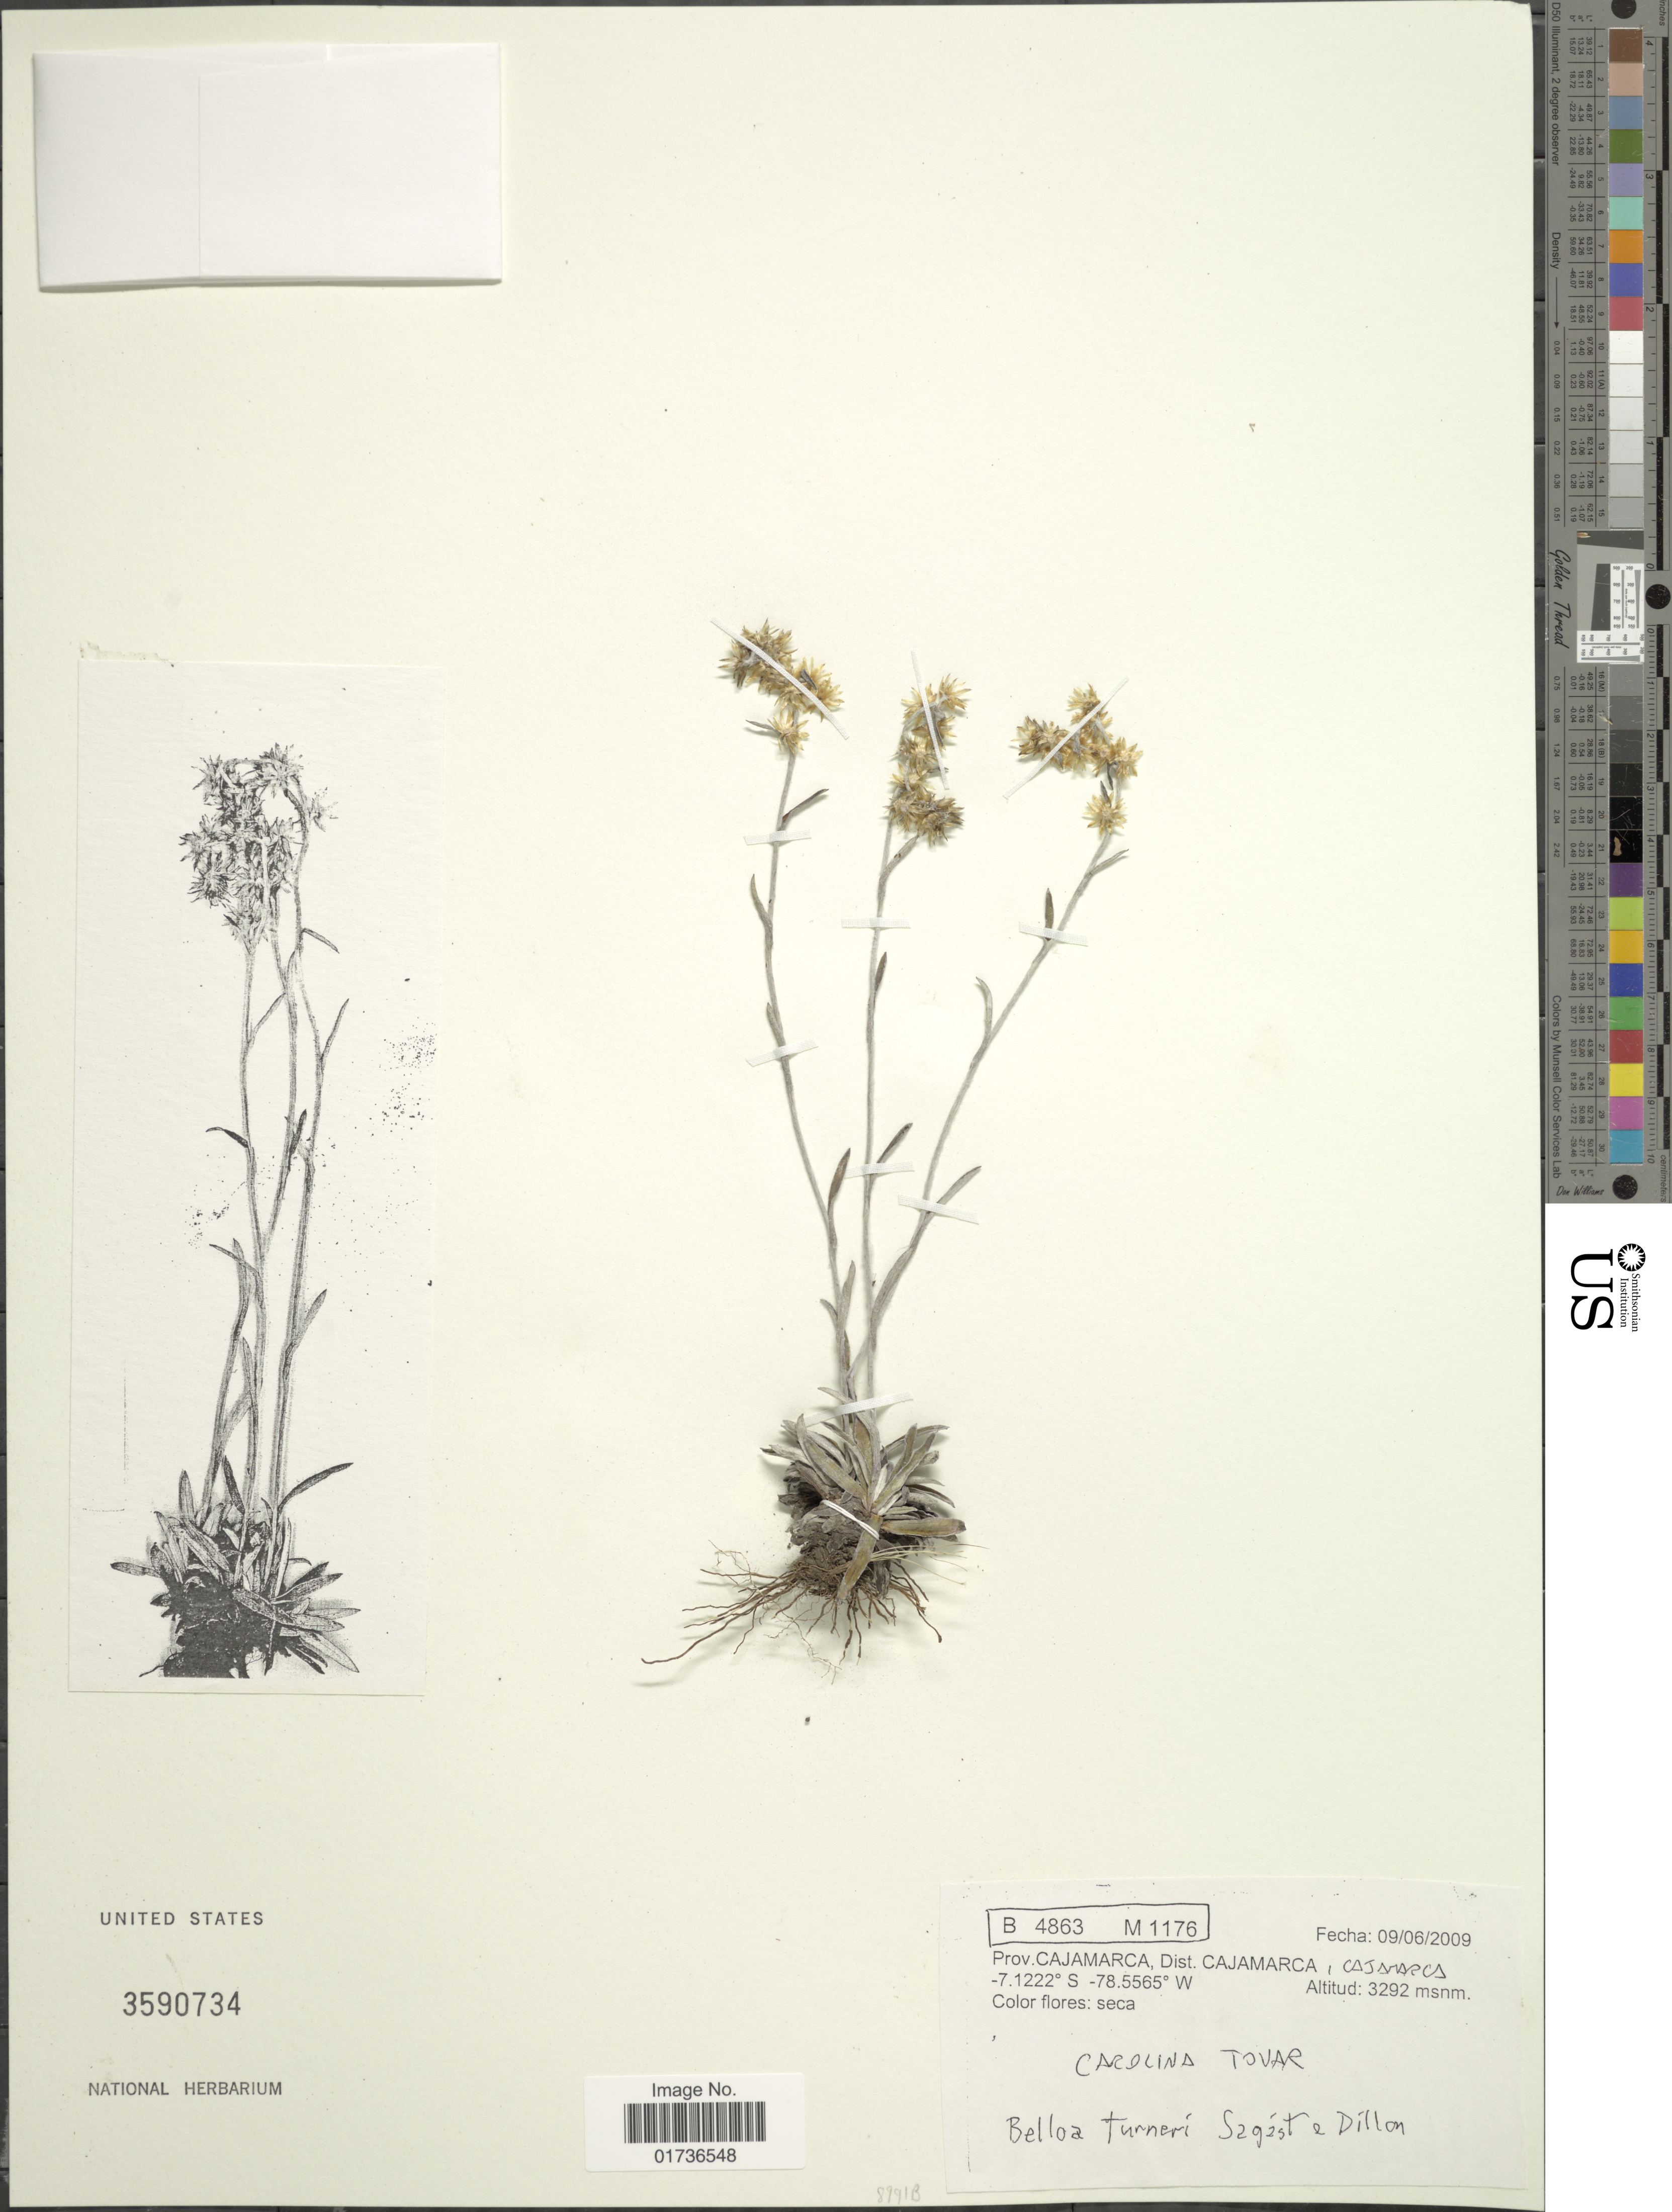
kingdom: Plantae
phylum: Tracheophyta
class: Magnoliopsida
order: Asterales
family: Asteraceae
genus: Belloa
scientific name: Belloa turneri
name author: Sagást. & M.O. Dillon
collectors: C. Tovar Breña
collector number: B 4863 M 1176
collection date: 2009-06-09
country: Peru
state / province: Cajamarca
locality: Dist Cajamarca, Cajamarca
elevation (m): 3292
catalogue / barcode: US 3590734